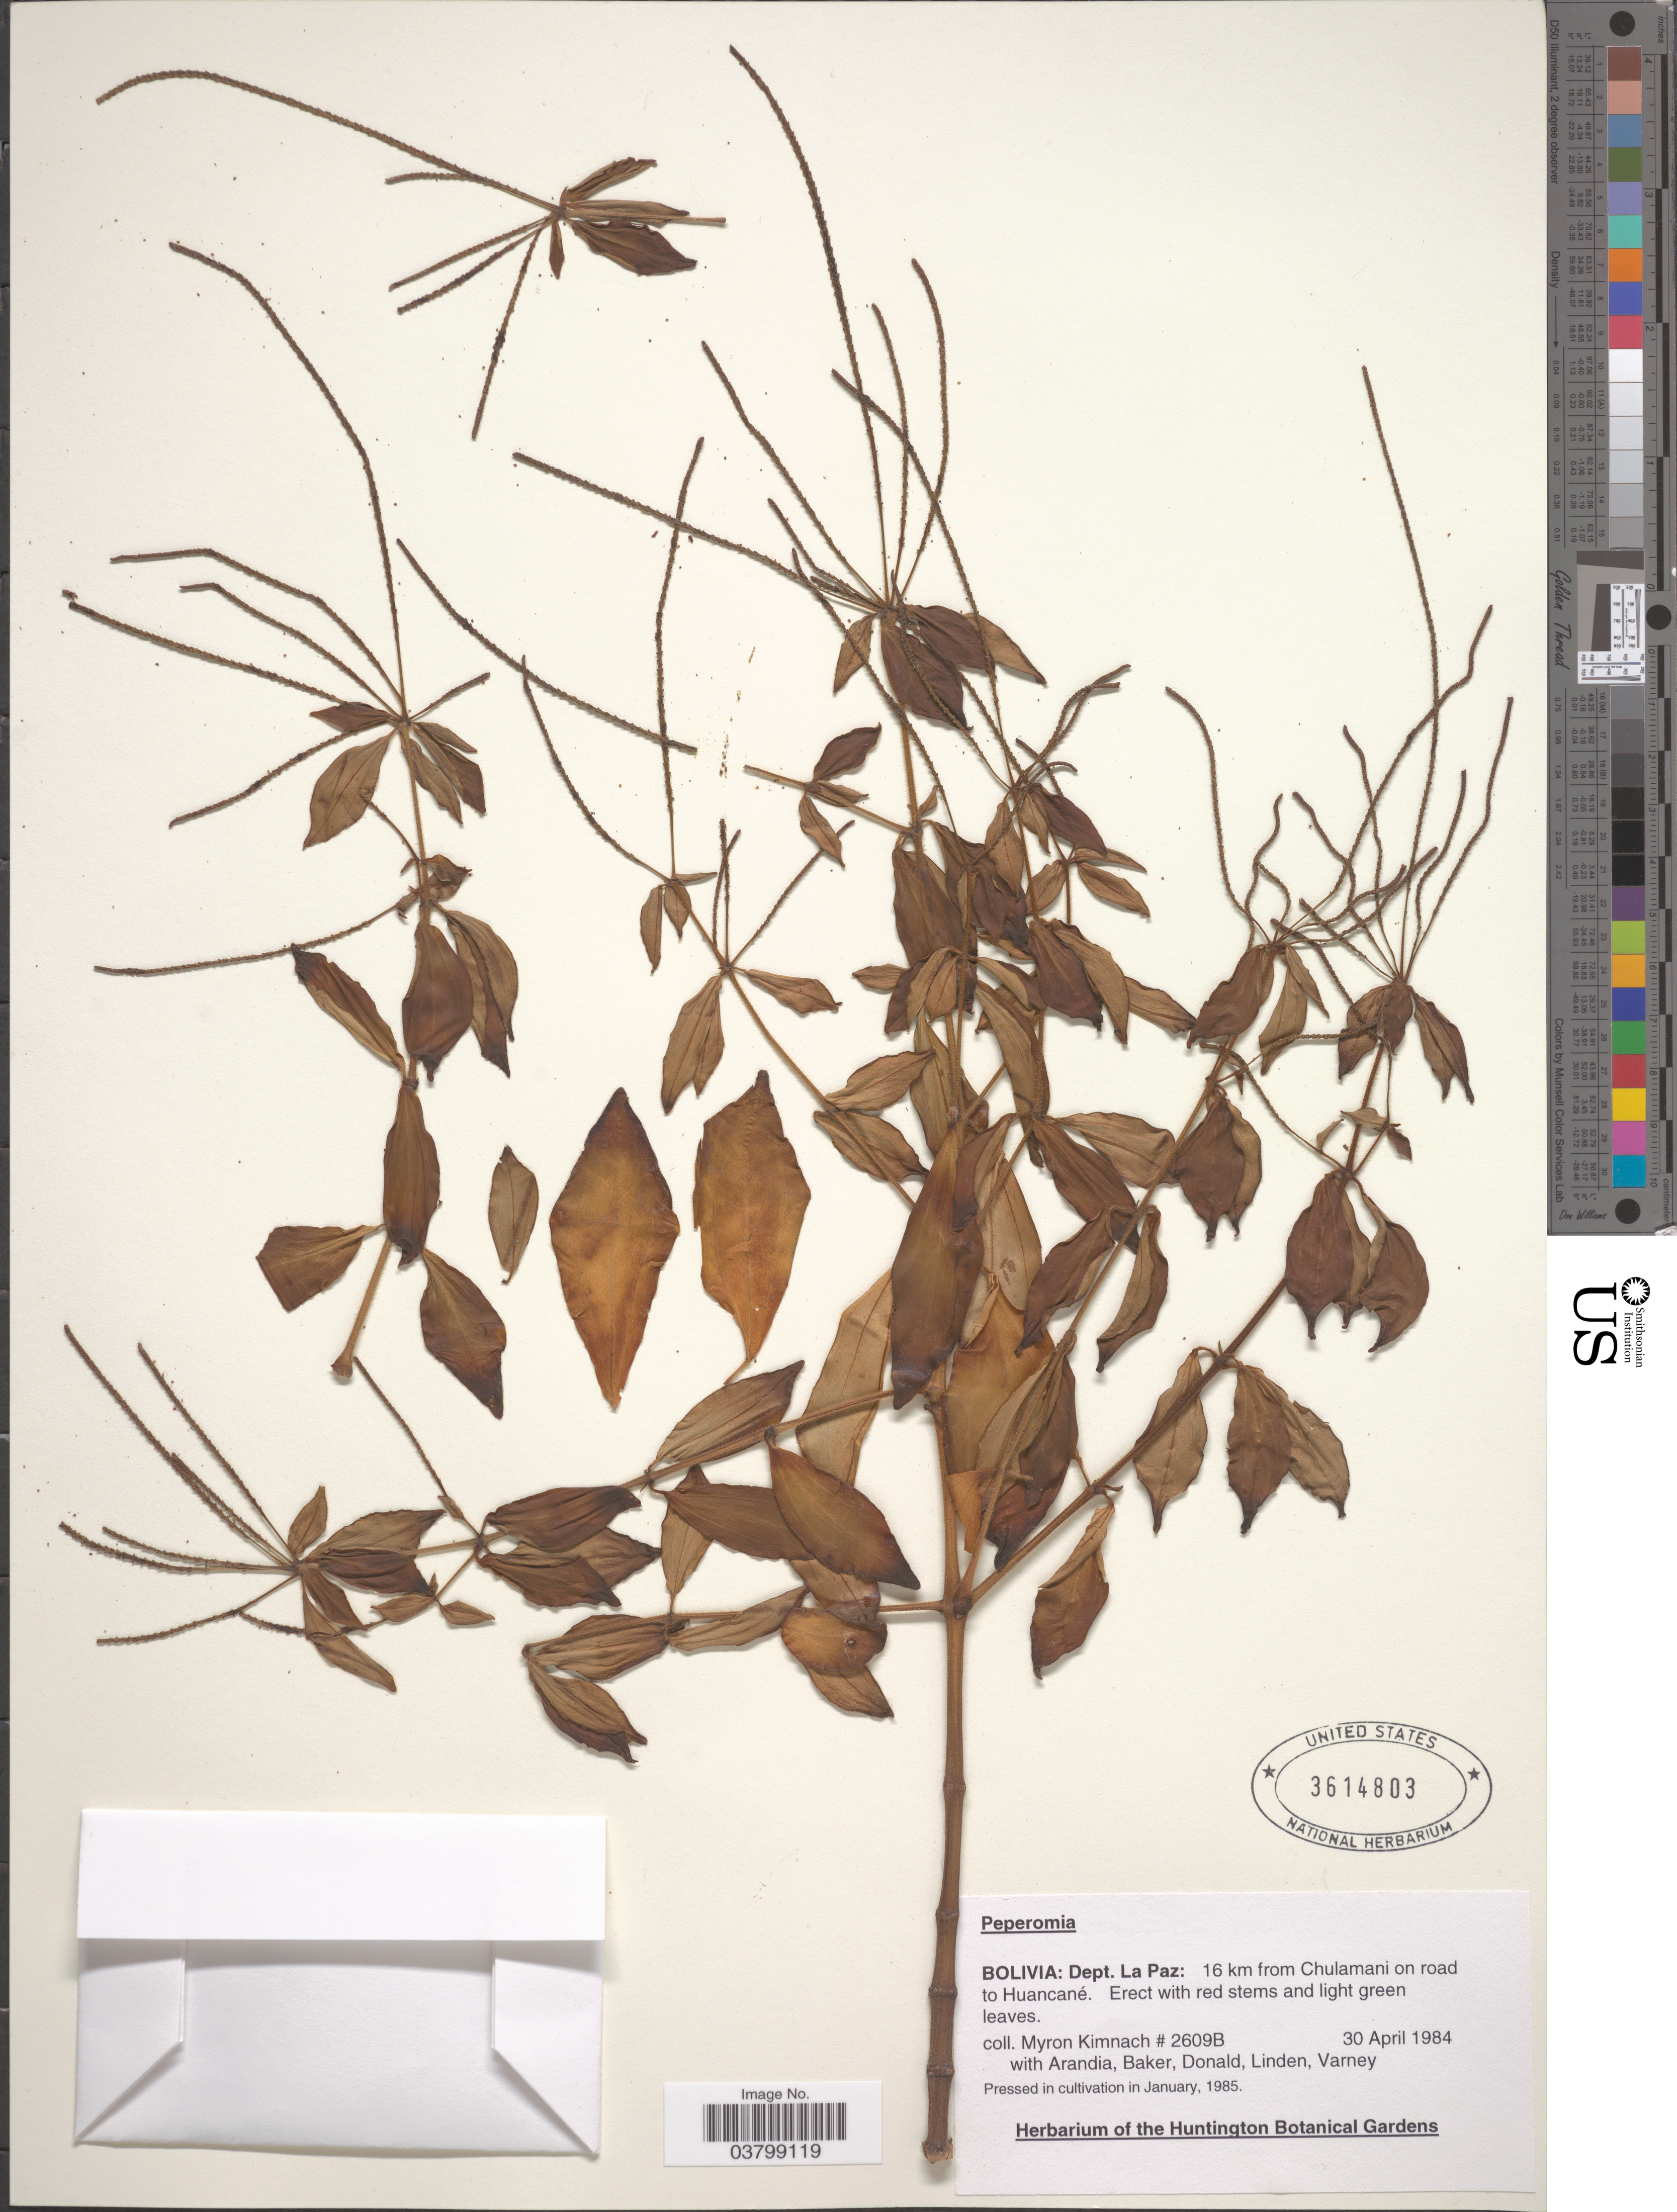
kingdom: Plantae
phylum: Tracheophyta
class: Magnoliopsida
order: Piperales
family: Piperaceae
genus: Peperomia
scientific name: Peperomia sp.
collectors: M. W. Kimnach, Arandia, Baker, -. Donald & et al.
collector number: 2609B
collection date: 1984-04-30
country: Bolivia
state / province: La Paz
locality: Dept. La Paz: 16 km from Chulamani on road to Huancané.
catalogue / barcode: US 3614803